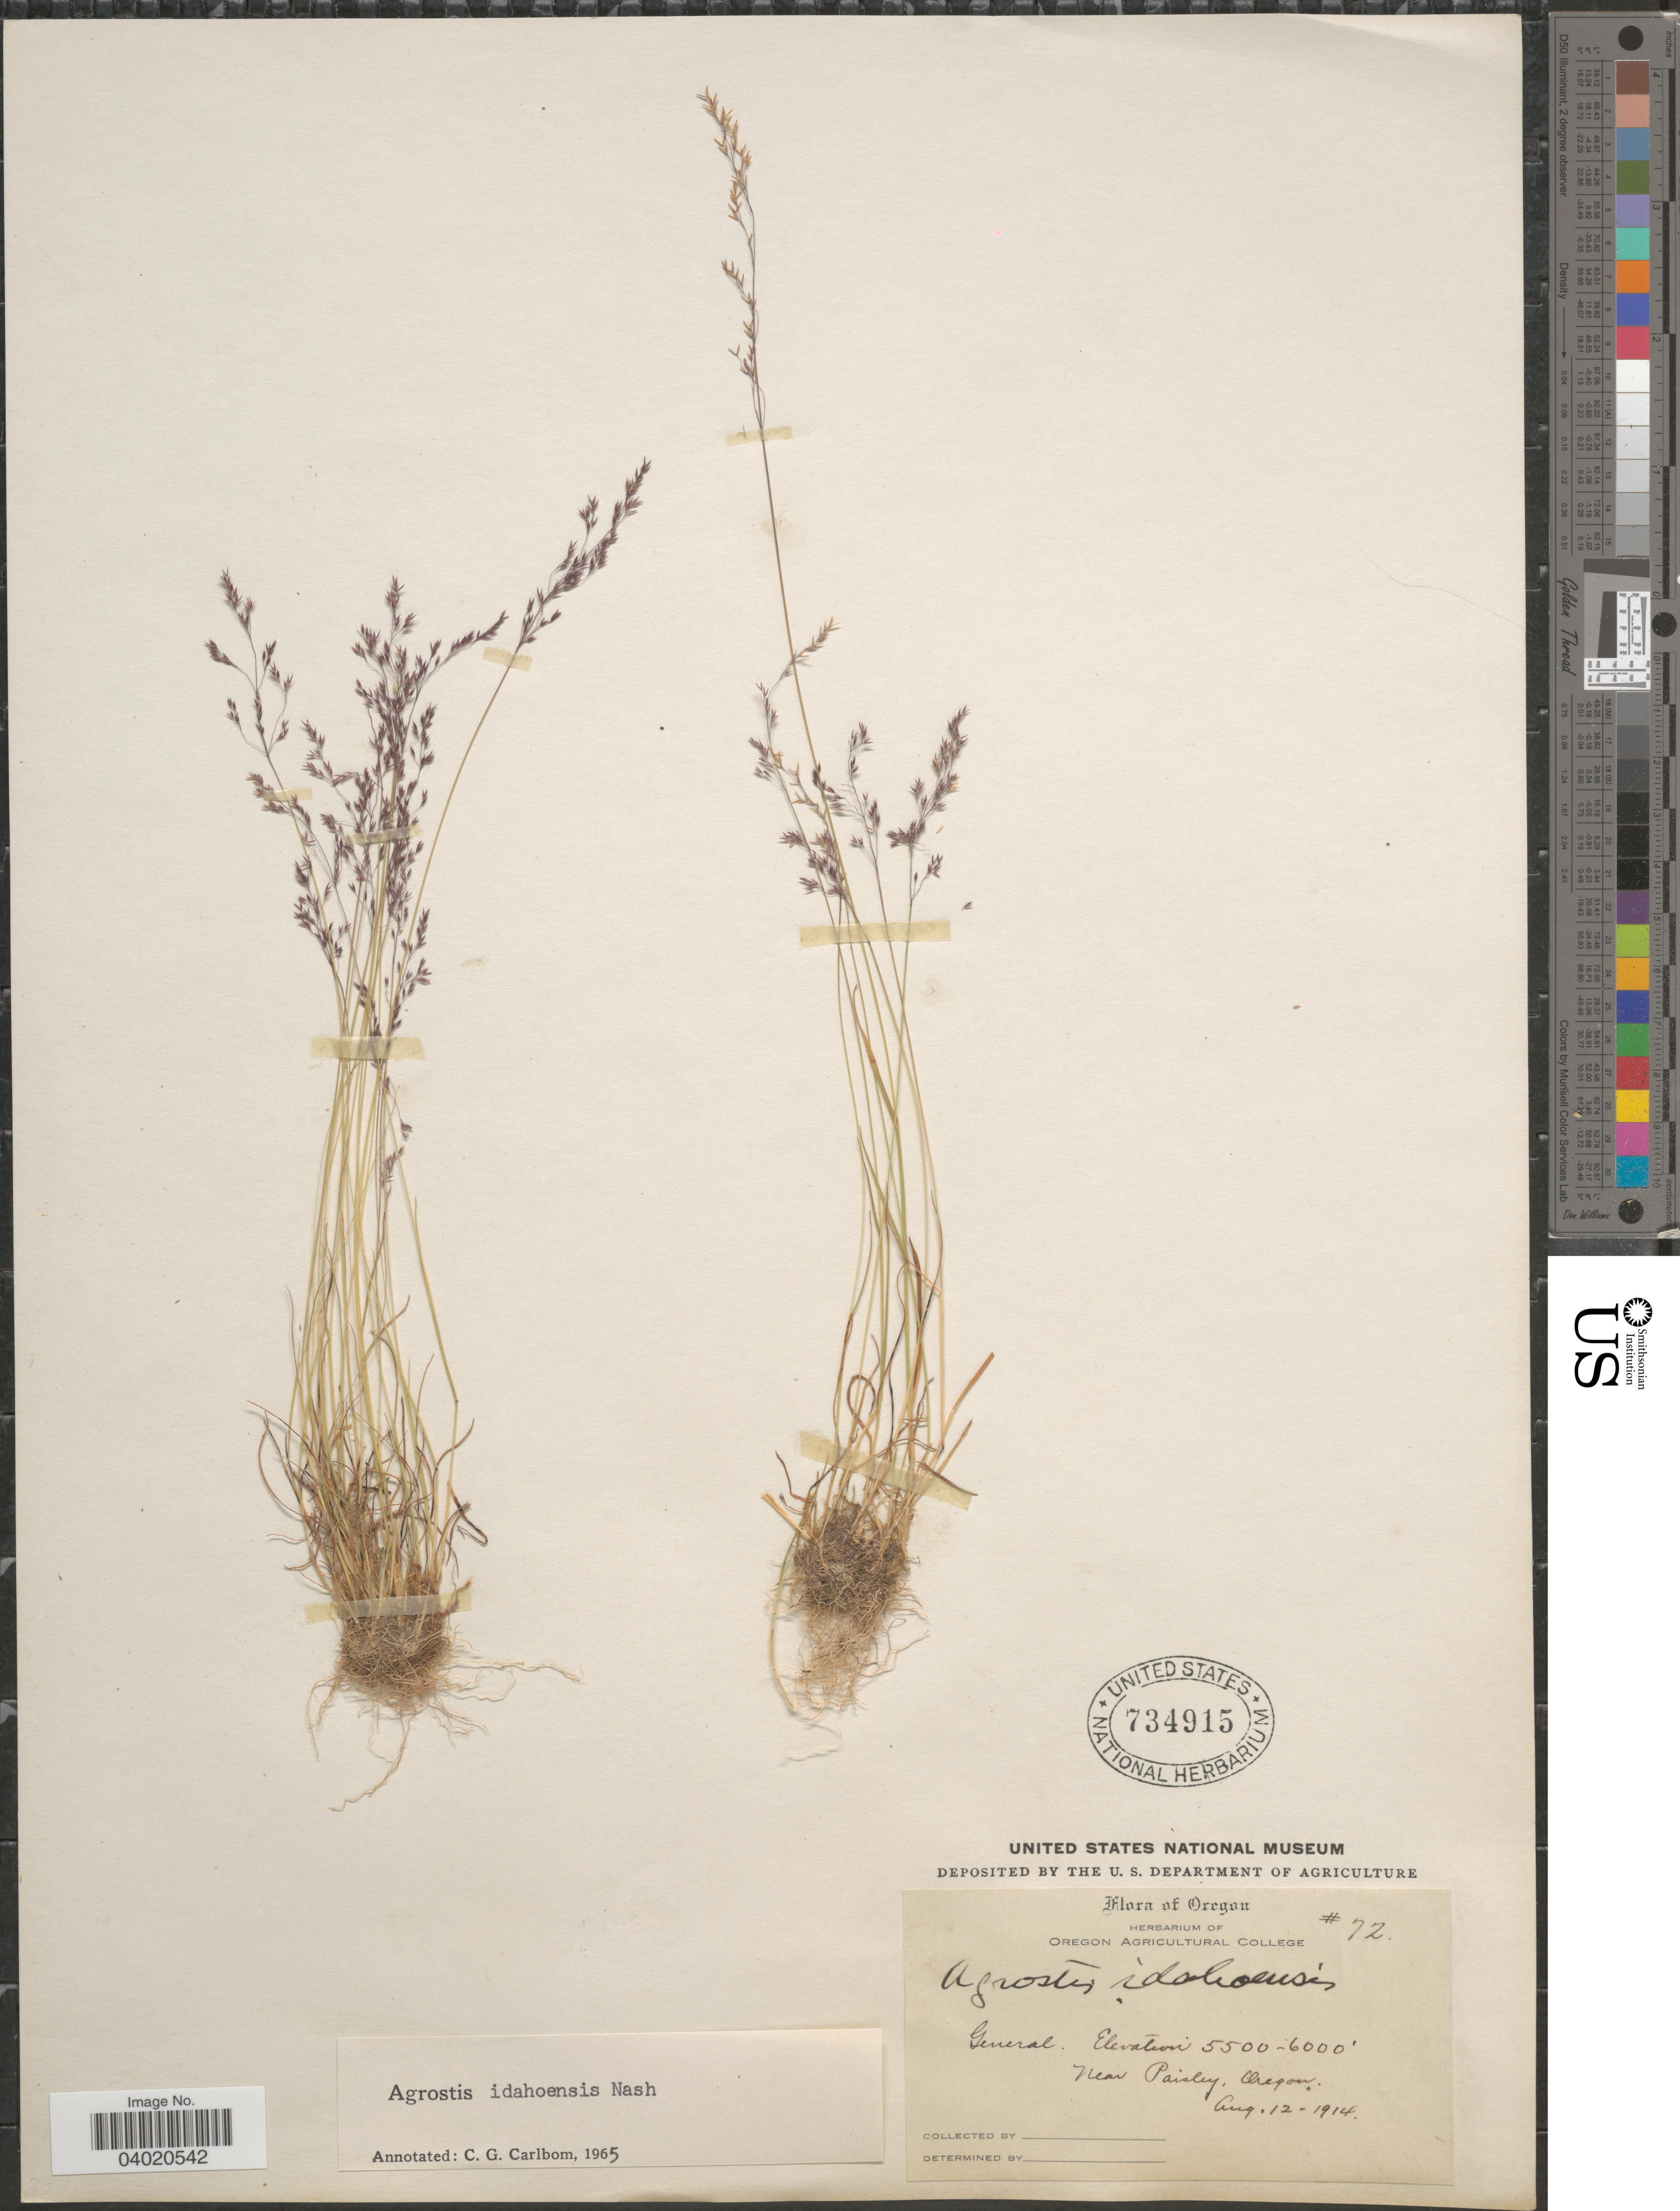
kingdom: Plantae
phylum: Tracheophyta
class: Liliopsida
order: Poales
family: Poaceae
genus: Agrostis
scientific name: Agrostis idahoensis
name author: Nash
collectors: Ex herb. Oregon Agricultural College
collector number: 72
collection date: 1914-08-12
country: United States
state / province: Oregon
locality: General. Near Paisley.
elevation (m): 1676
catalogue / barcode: US 734915